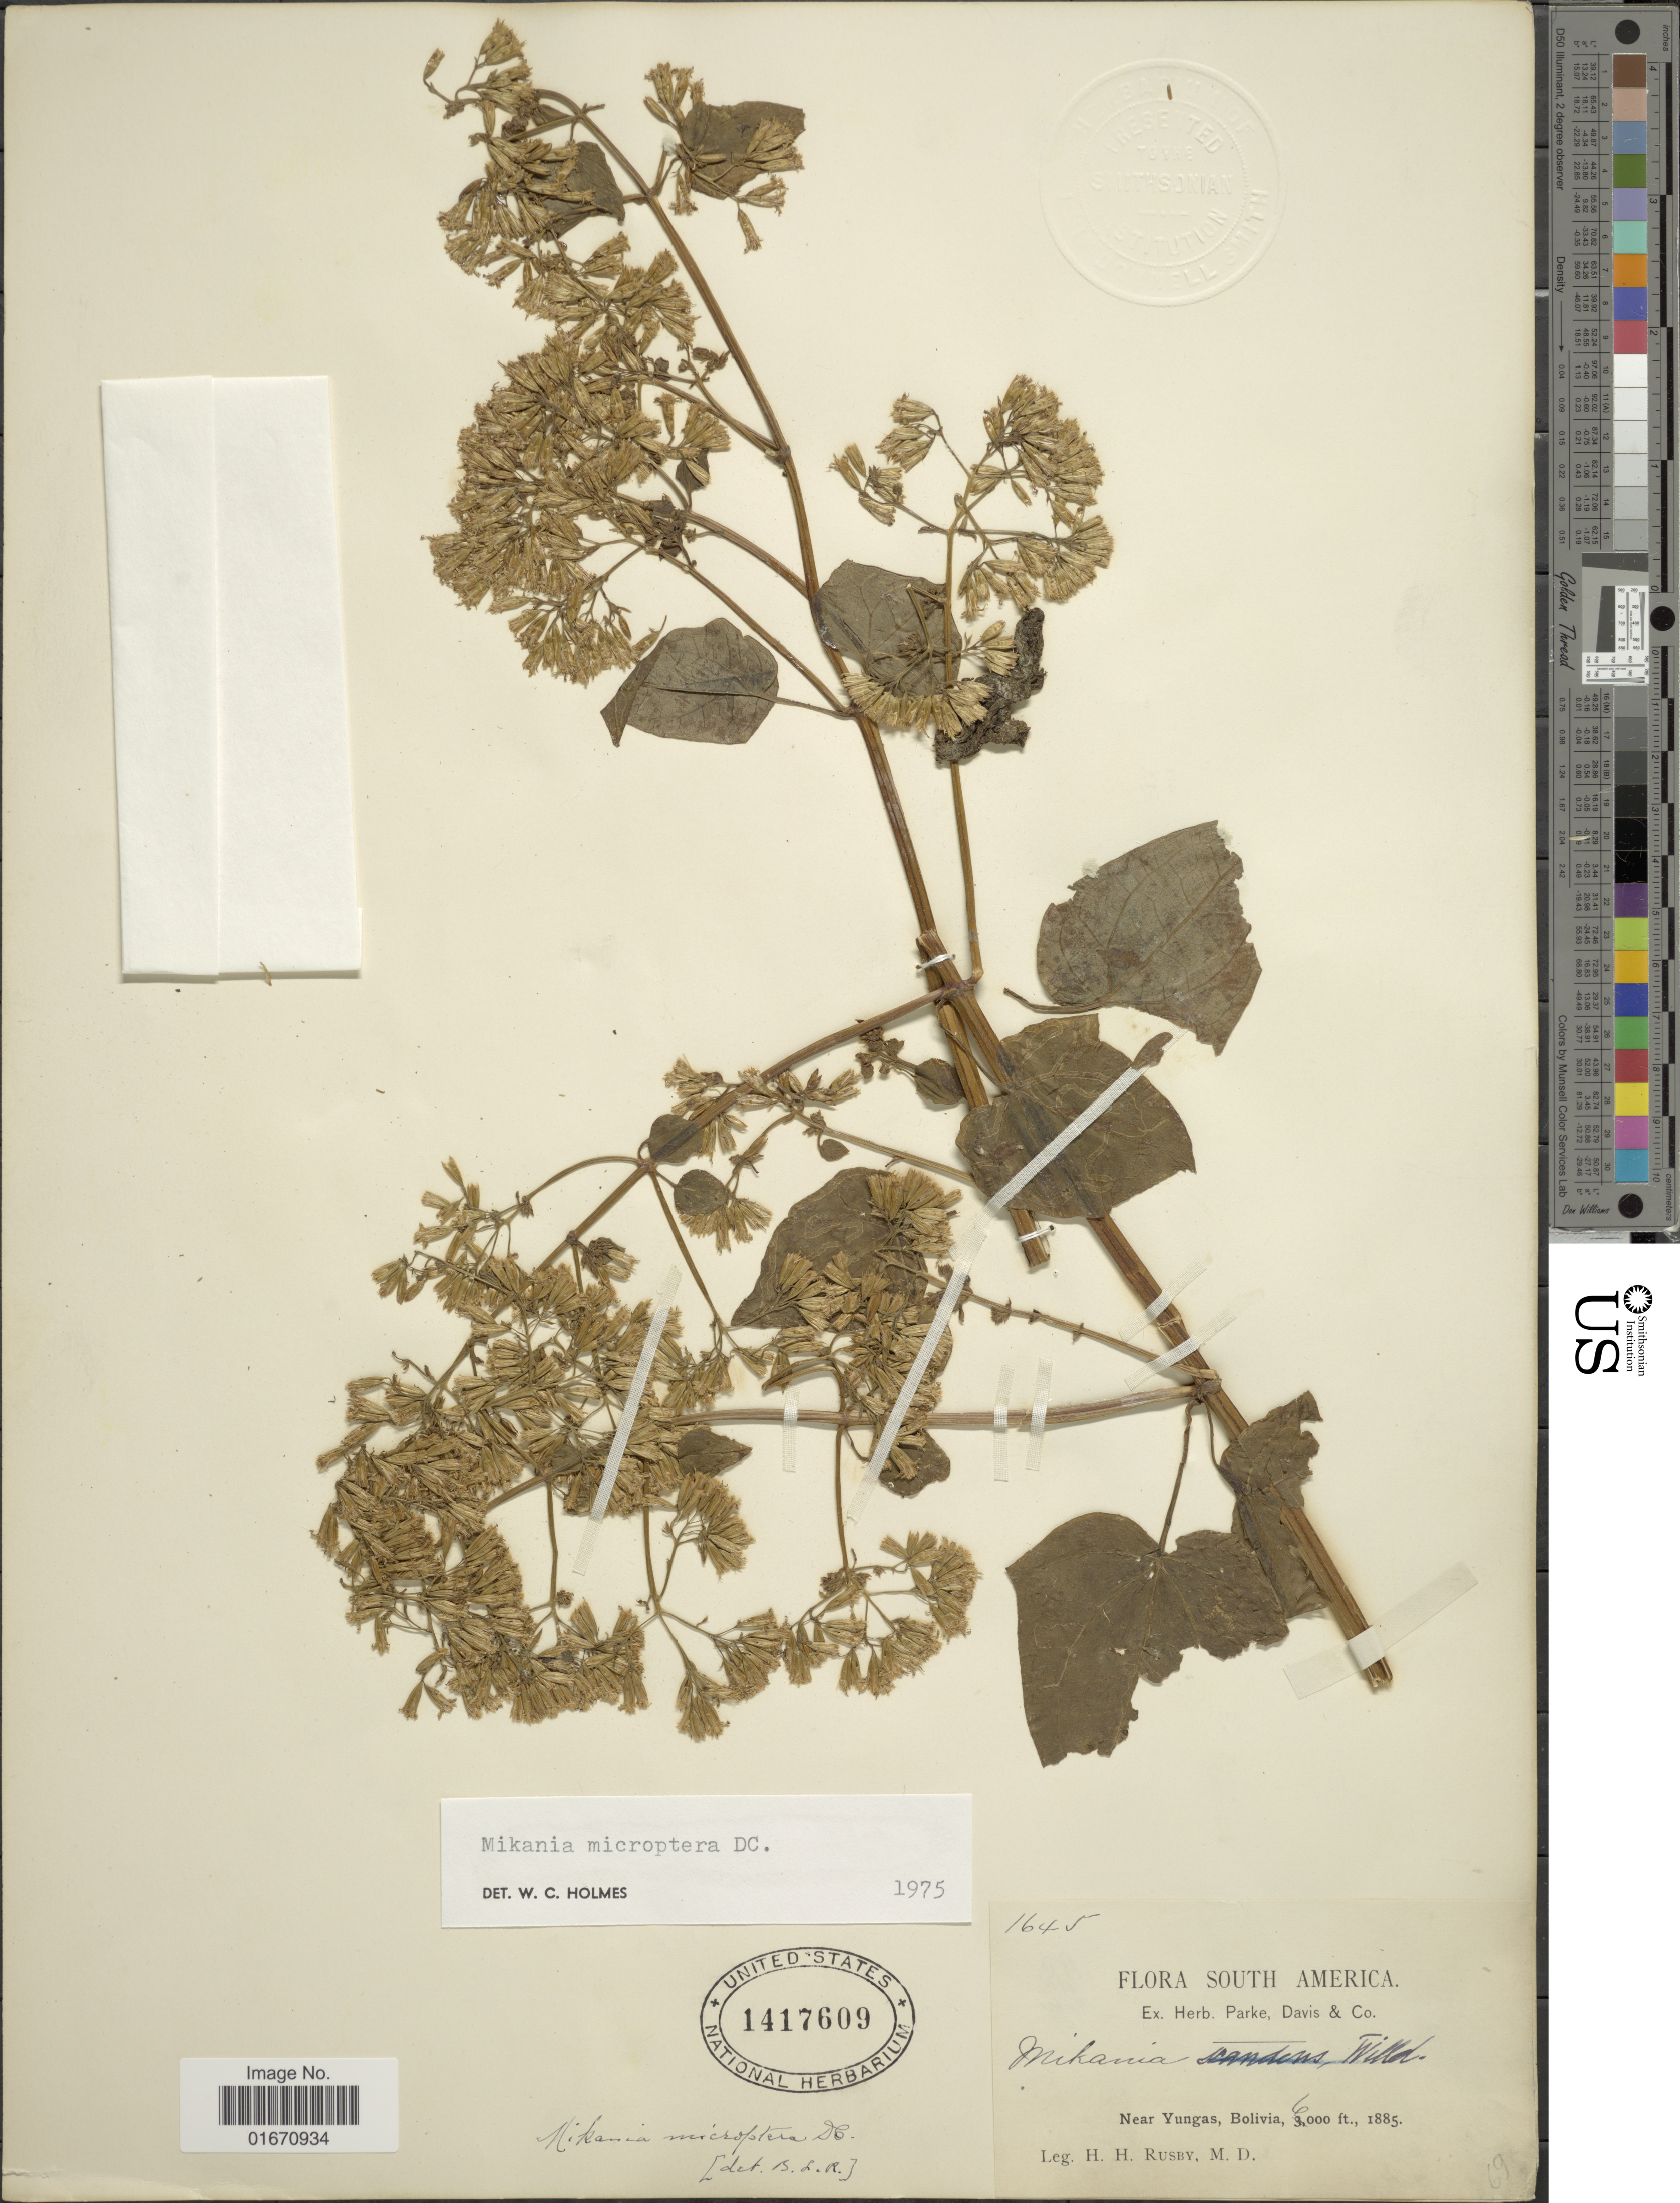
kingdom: Plantae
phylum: Tracheophyta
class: Magnoliopsida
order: Asterales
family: Asteraceae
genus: Mikania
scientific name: Mikania microptera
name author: DC.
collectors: H. H. Rusby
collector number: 1645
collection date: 1885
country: Bolivia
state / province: La Paz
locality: Near Yungas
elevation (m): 1829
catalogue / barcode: US 1417609